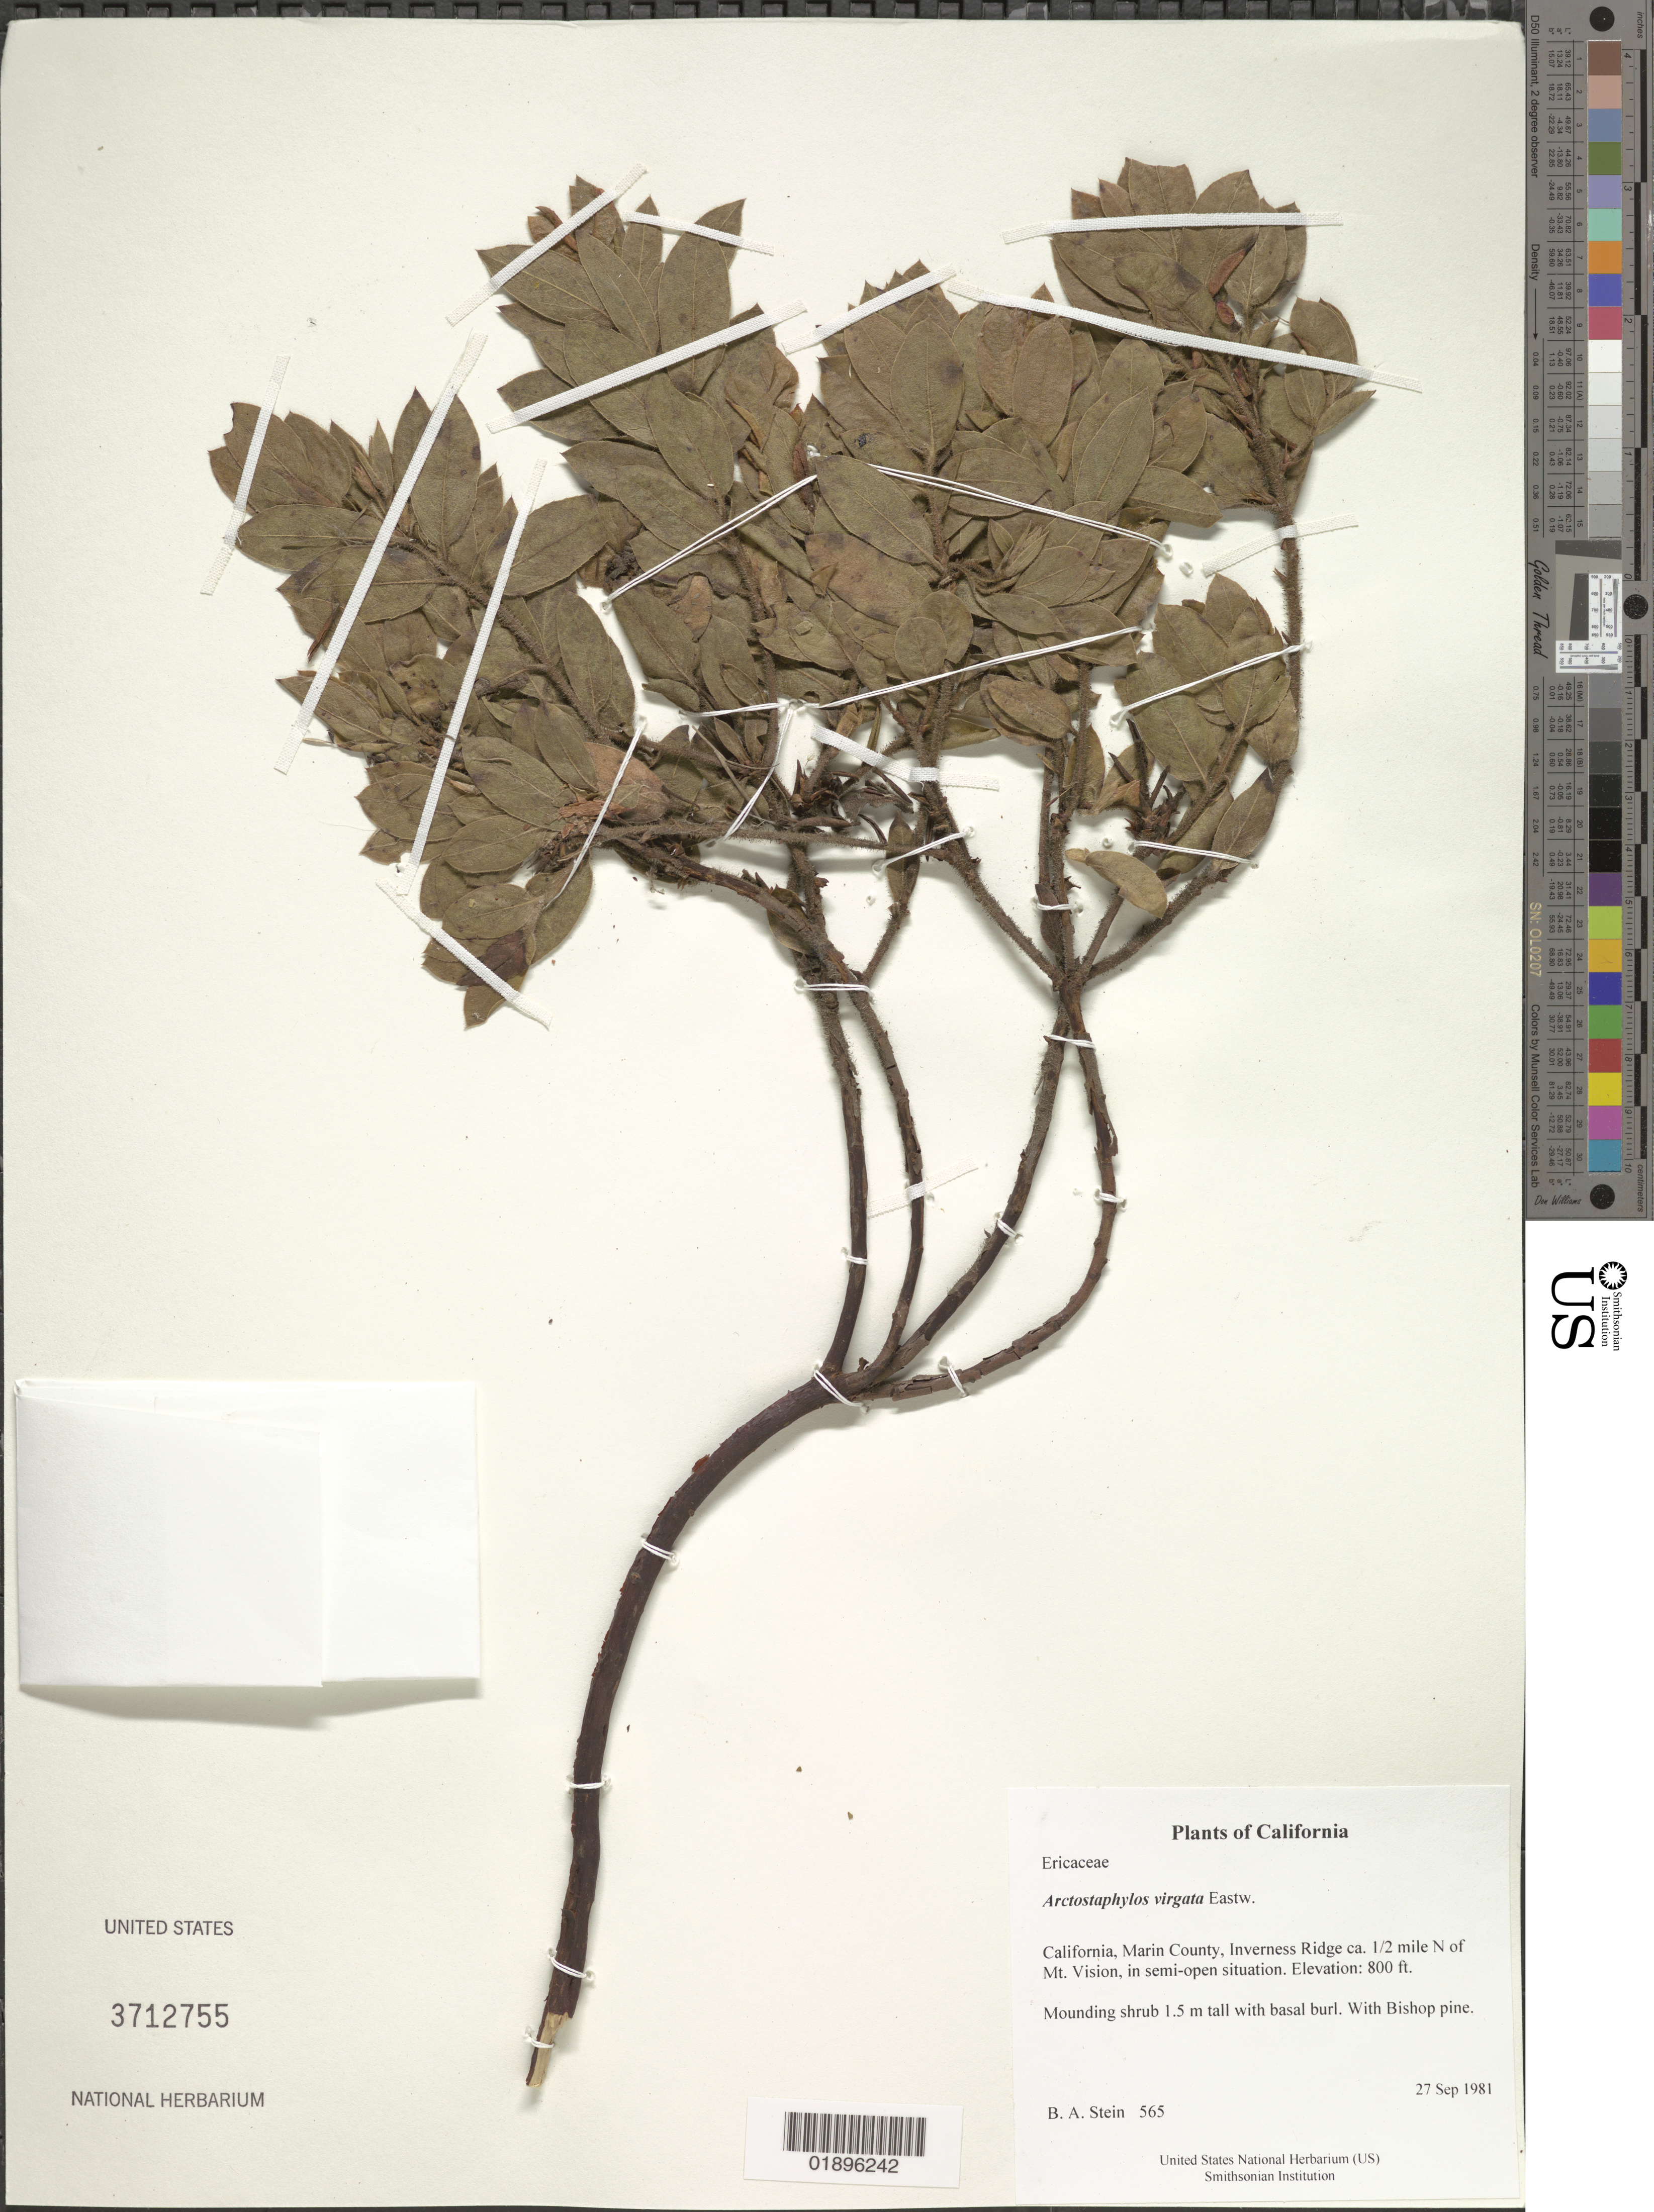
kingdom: Plantae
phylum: Tracheophyta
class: Magnoliopsida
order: Ericales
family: Ericaceae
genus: Arctostaphylos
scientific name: Arctostaphylos virgata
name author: Eastw.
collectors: B. A. Stein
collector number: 565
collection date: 1981-09-27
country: United States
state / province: California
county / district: Marin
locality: Inverness Ridge ca. 1/2 mile N of Mt. Vision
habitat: In semi-open situation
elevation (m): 244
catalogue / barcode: US 3712755